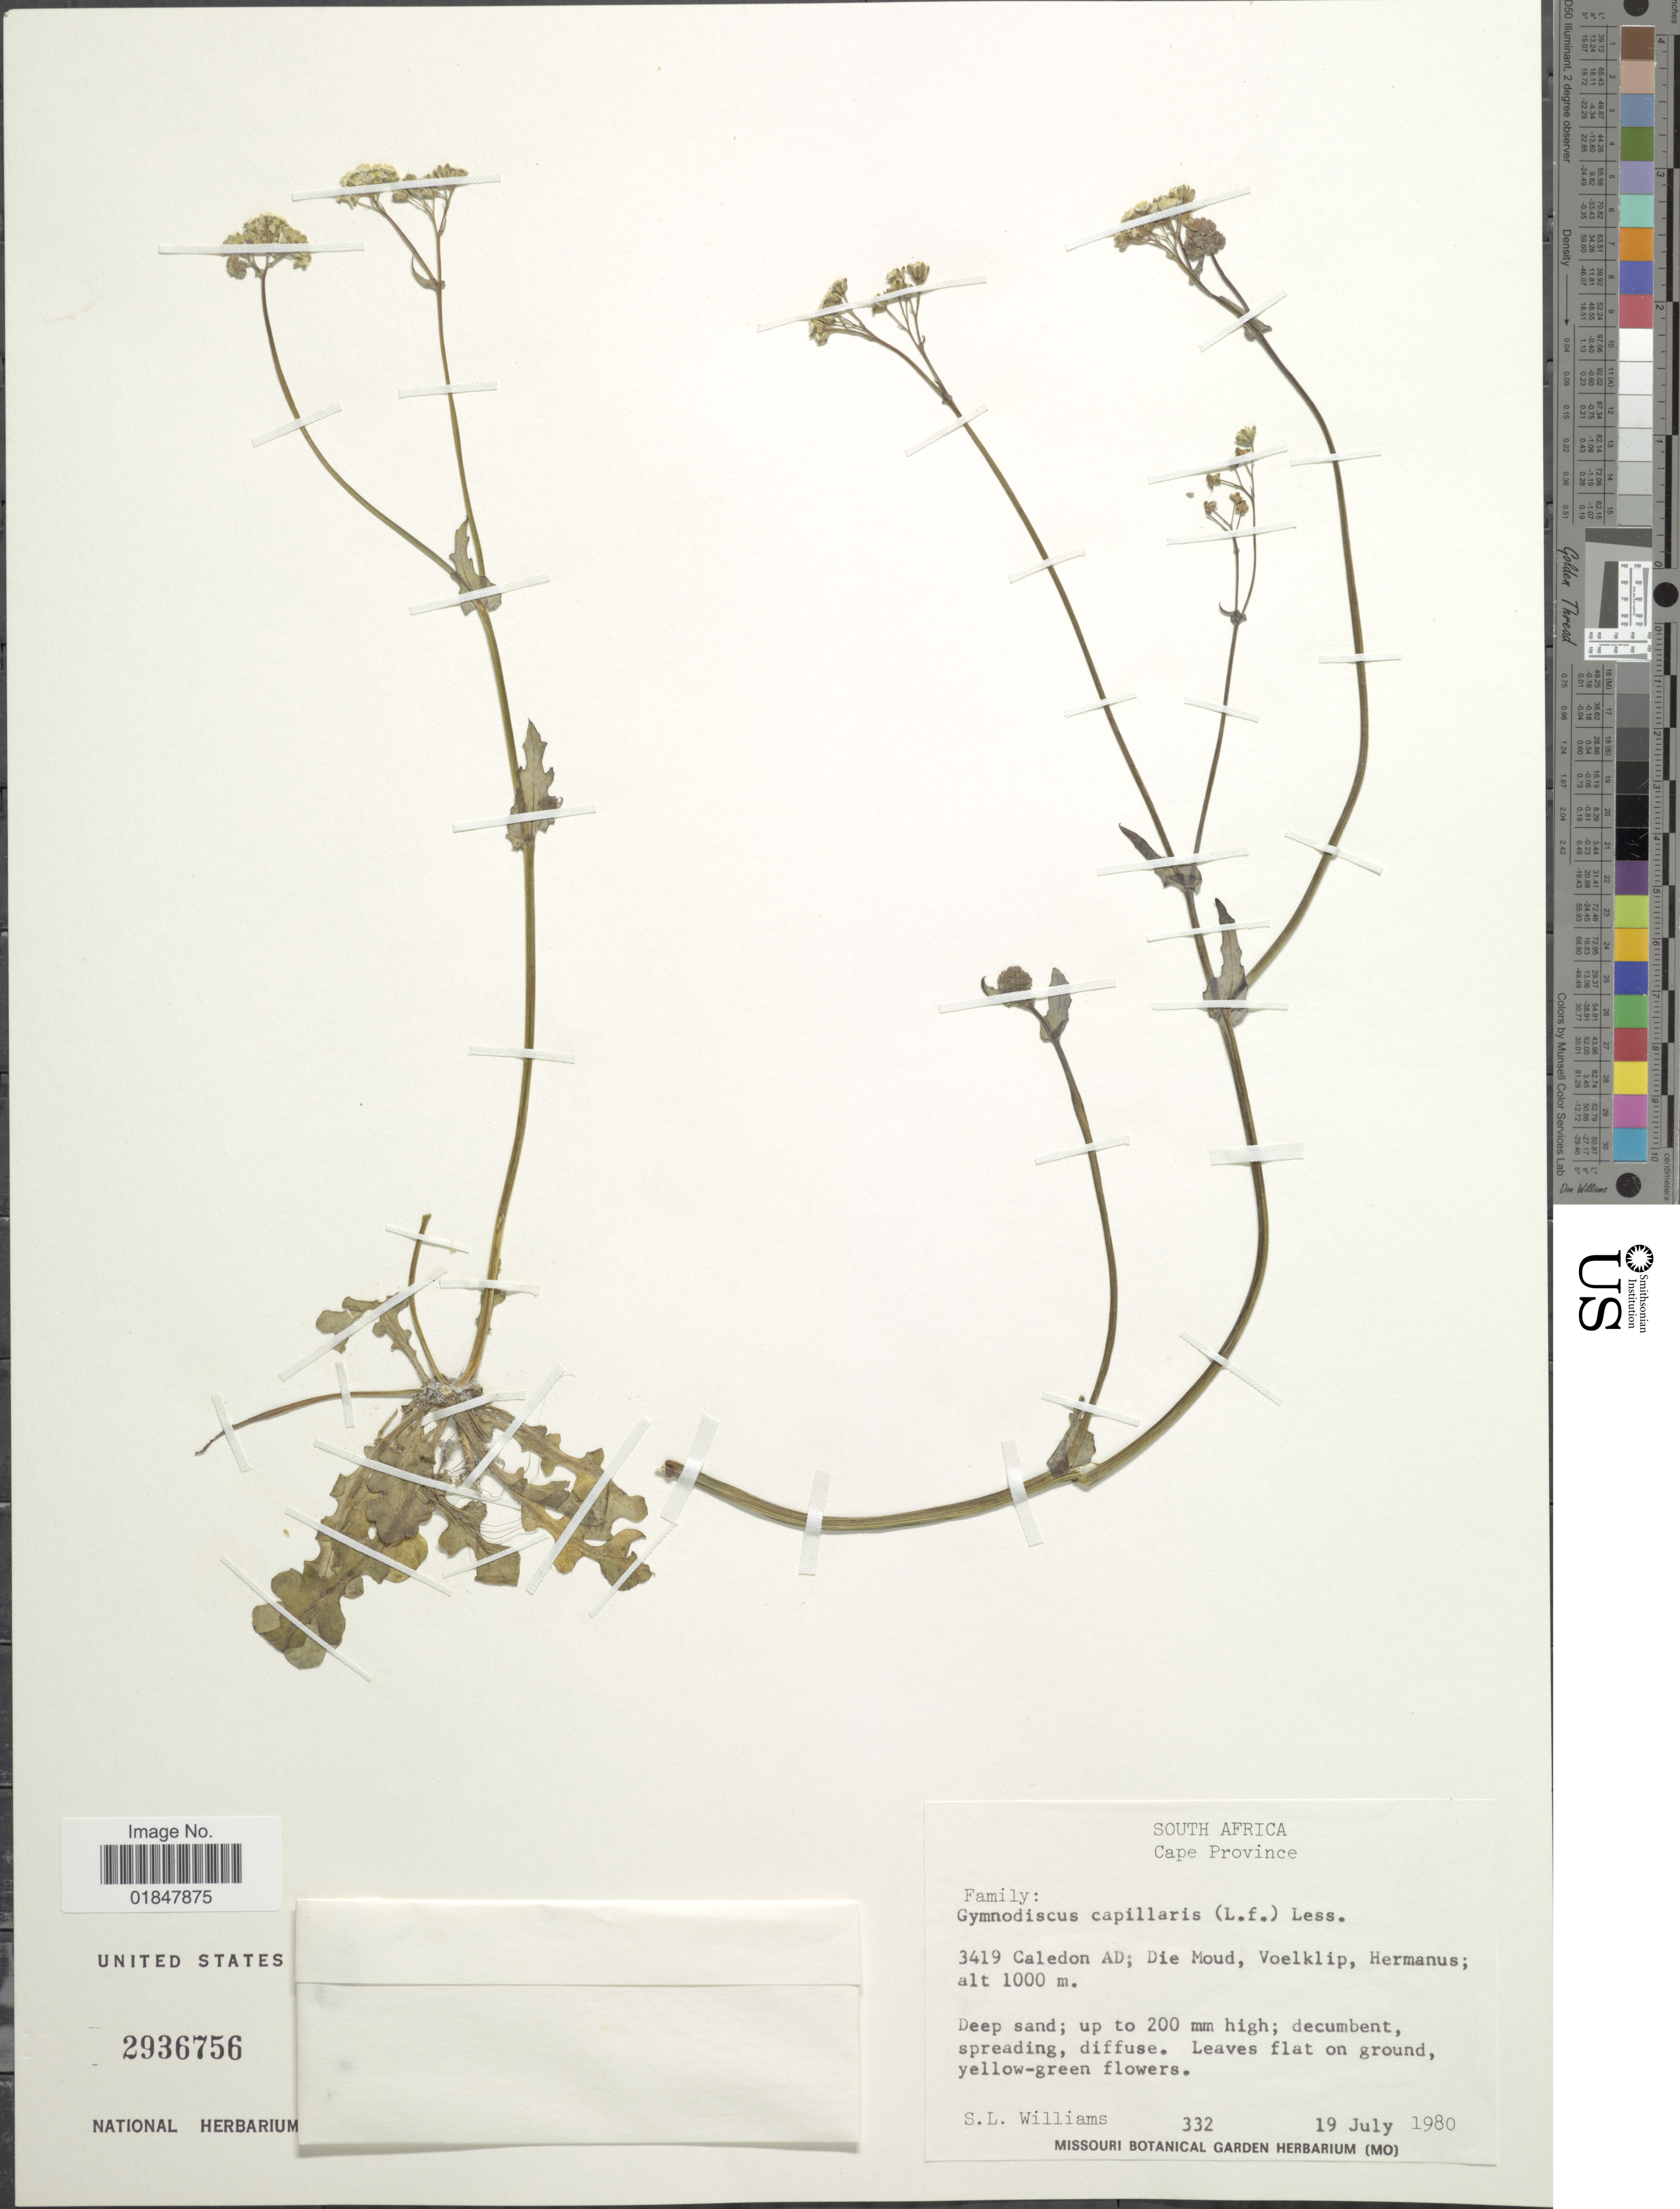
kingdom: Plantae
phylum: Tracheophyta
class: Magnoliopsida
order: Asterales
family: Asteraceae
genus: Gymnodiscus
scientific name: Gymnodiscus capillaris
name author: (L. f.) DC.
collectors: S. L. Williams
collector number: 332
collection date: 1980-07-19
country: South Africa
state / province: Western Cape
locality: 3419 Caledon AD; Die Moud, Voelklip, Hermanus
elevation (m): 1000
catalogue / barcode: US 2936756